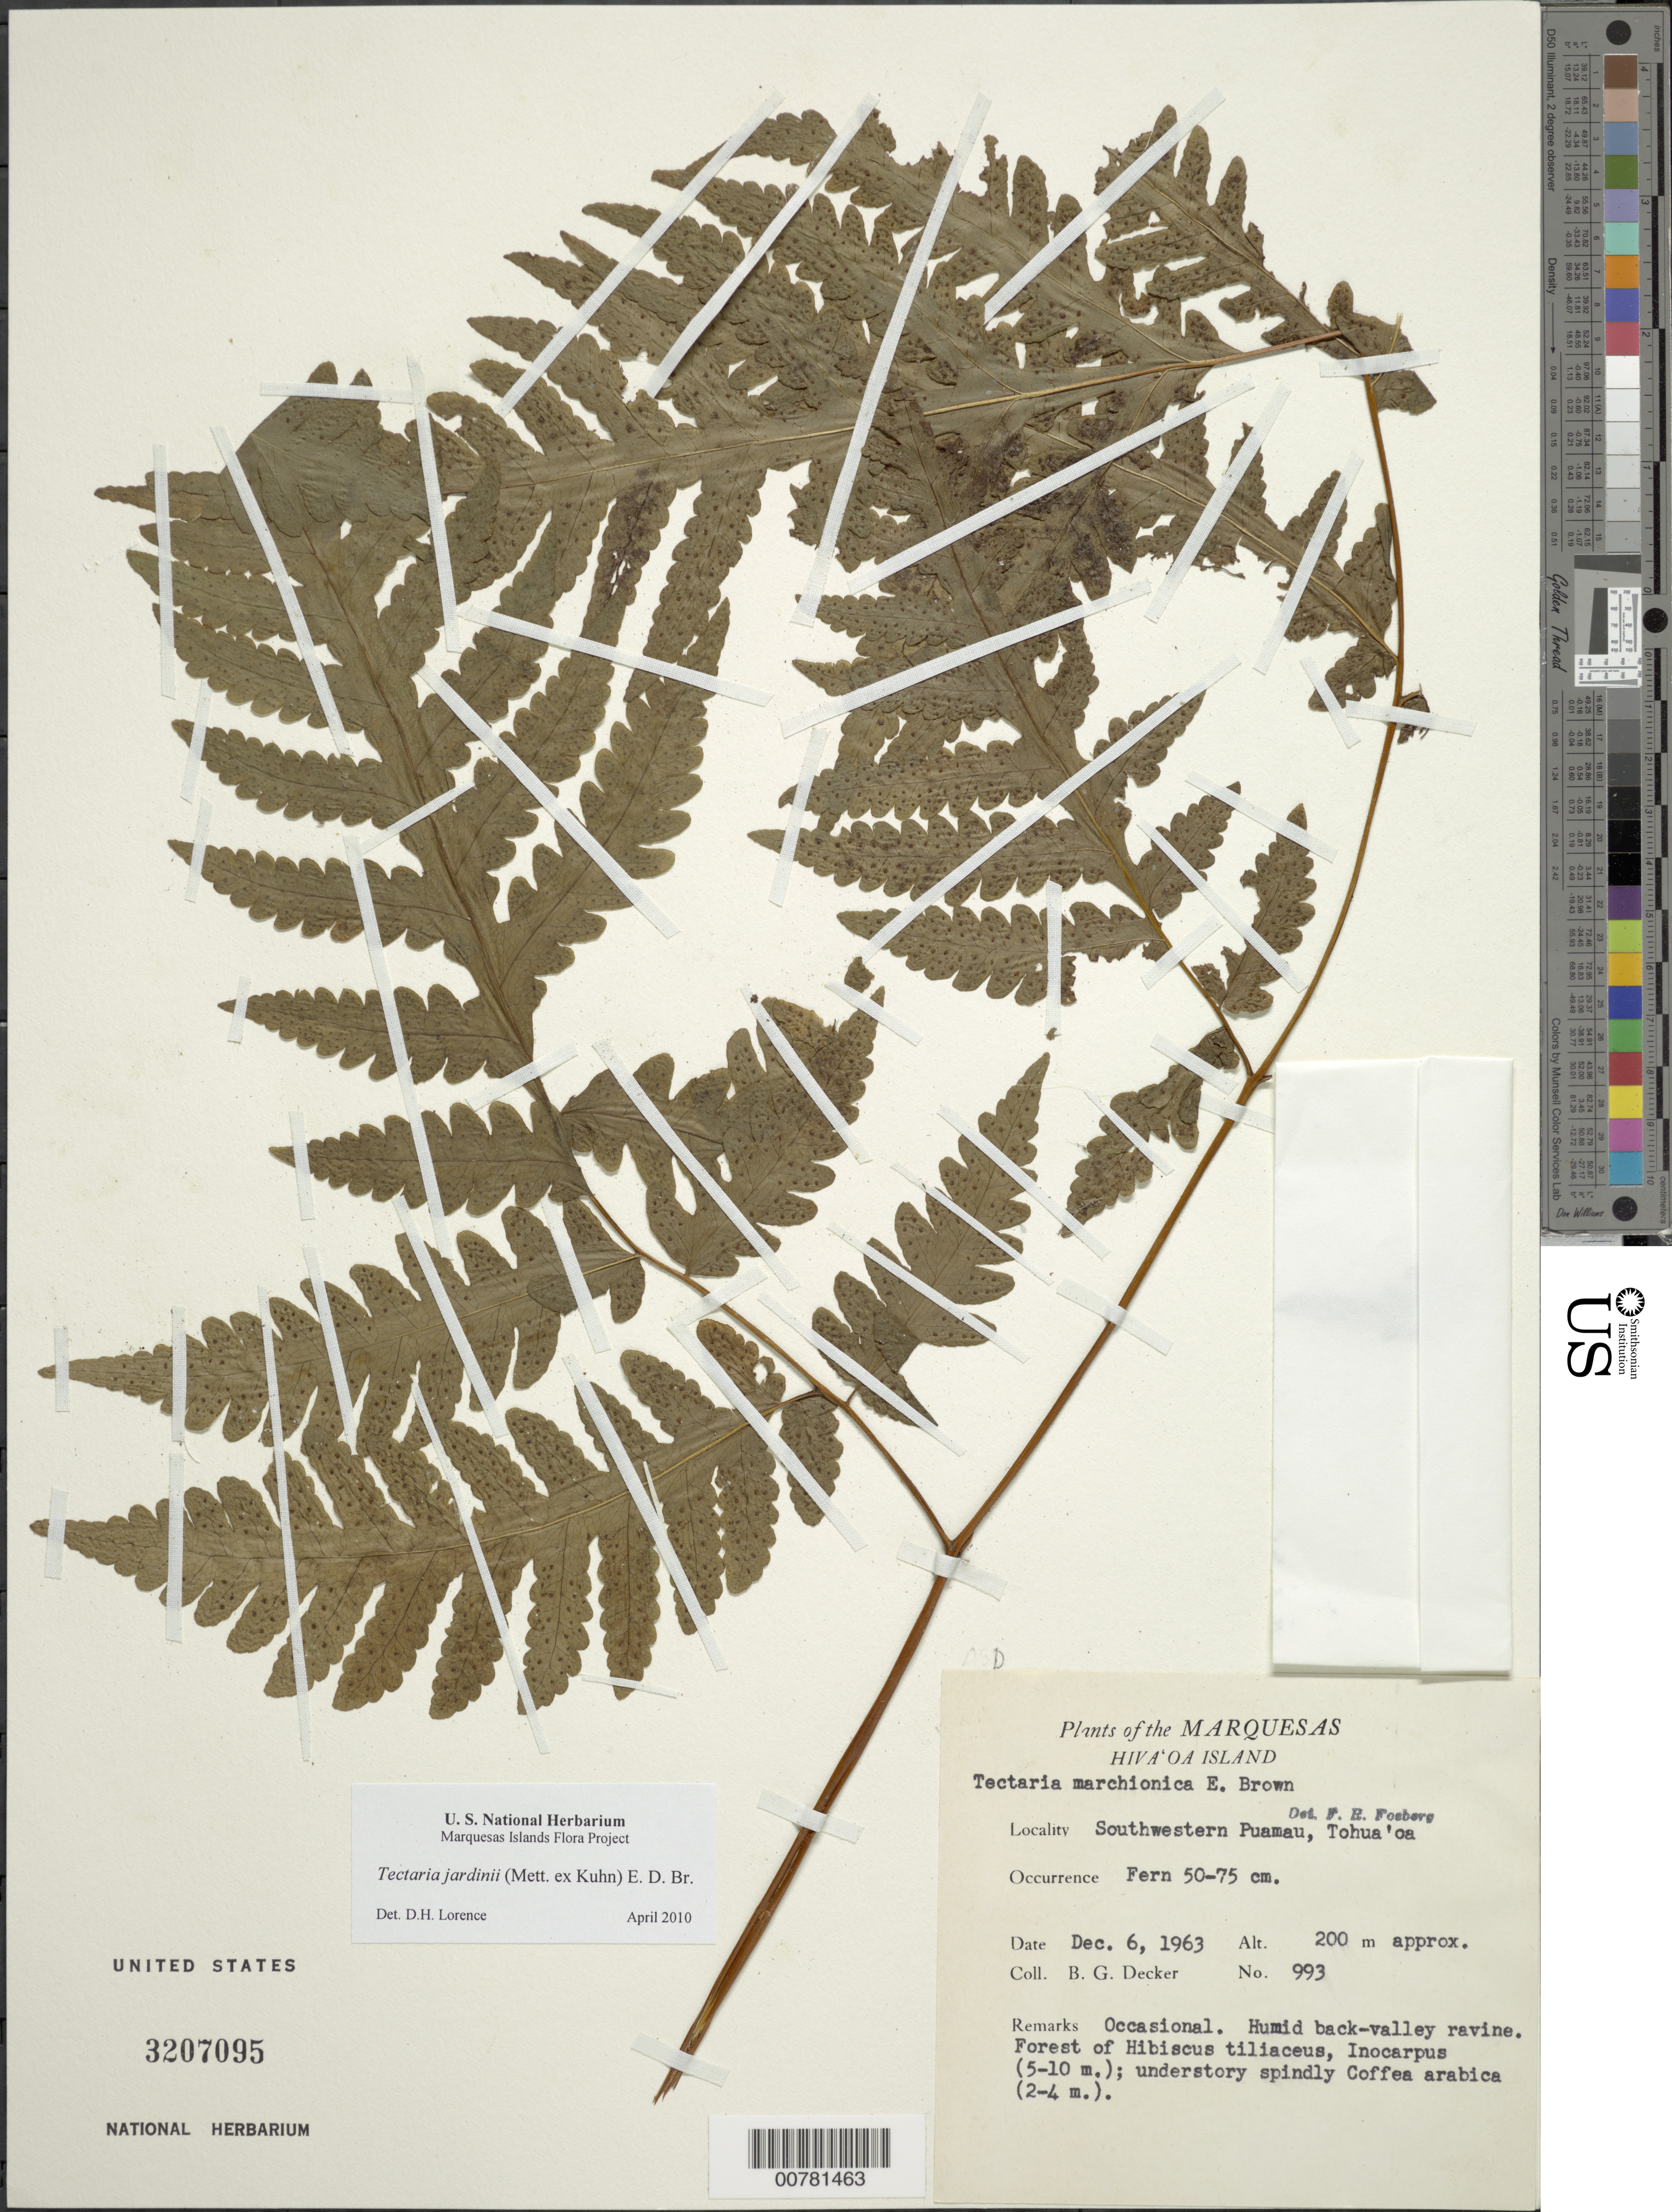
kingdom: Plantae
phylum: Tracheophyta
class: Polypodiopsida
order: Polypodiales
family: Tectariaceae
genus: Tectaria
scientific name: Tectaria jardinii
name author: (Mett. ex Kuhn) E.D. Br.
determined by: Lorence, David H., (PTBG), National Tropical Botanical Garden (UNITED STATES)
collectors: B. G. Decker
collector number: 993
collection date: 1963-12-06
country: French Polynesia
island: Hiva Oa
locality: SW Puamau, Tohua'oa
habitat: Humid back-valley ravine. Forest of Hibiscus tiliaceus, Inocarpus (5-10 m); understory spindly Coffea arabica (2-4 m)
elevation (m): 200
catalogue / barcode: US 3207095